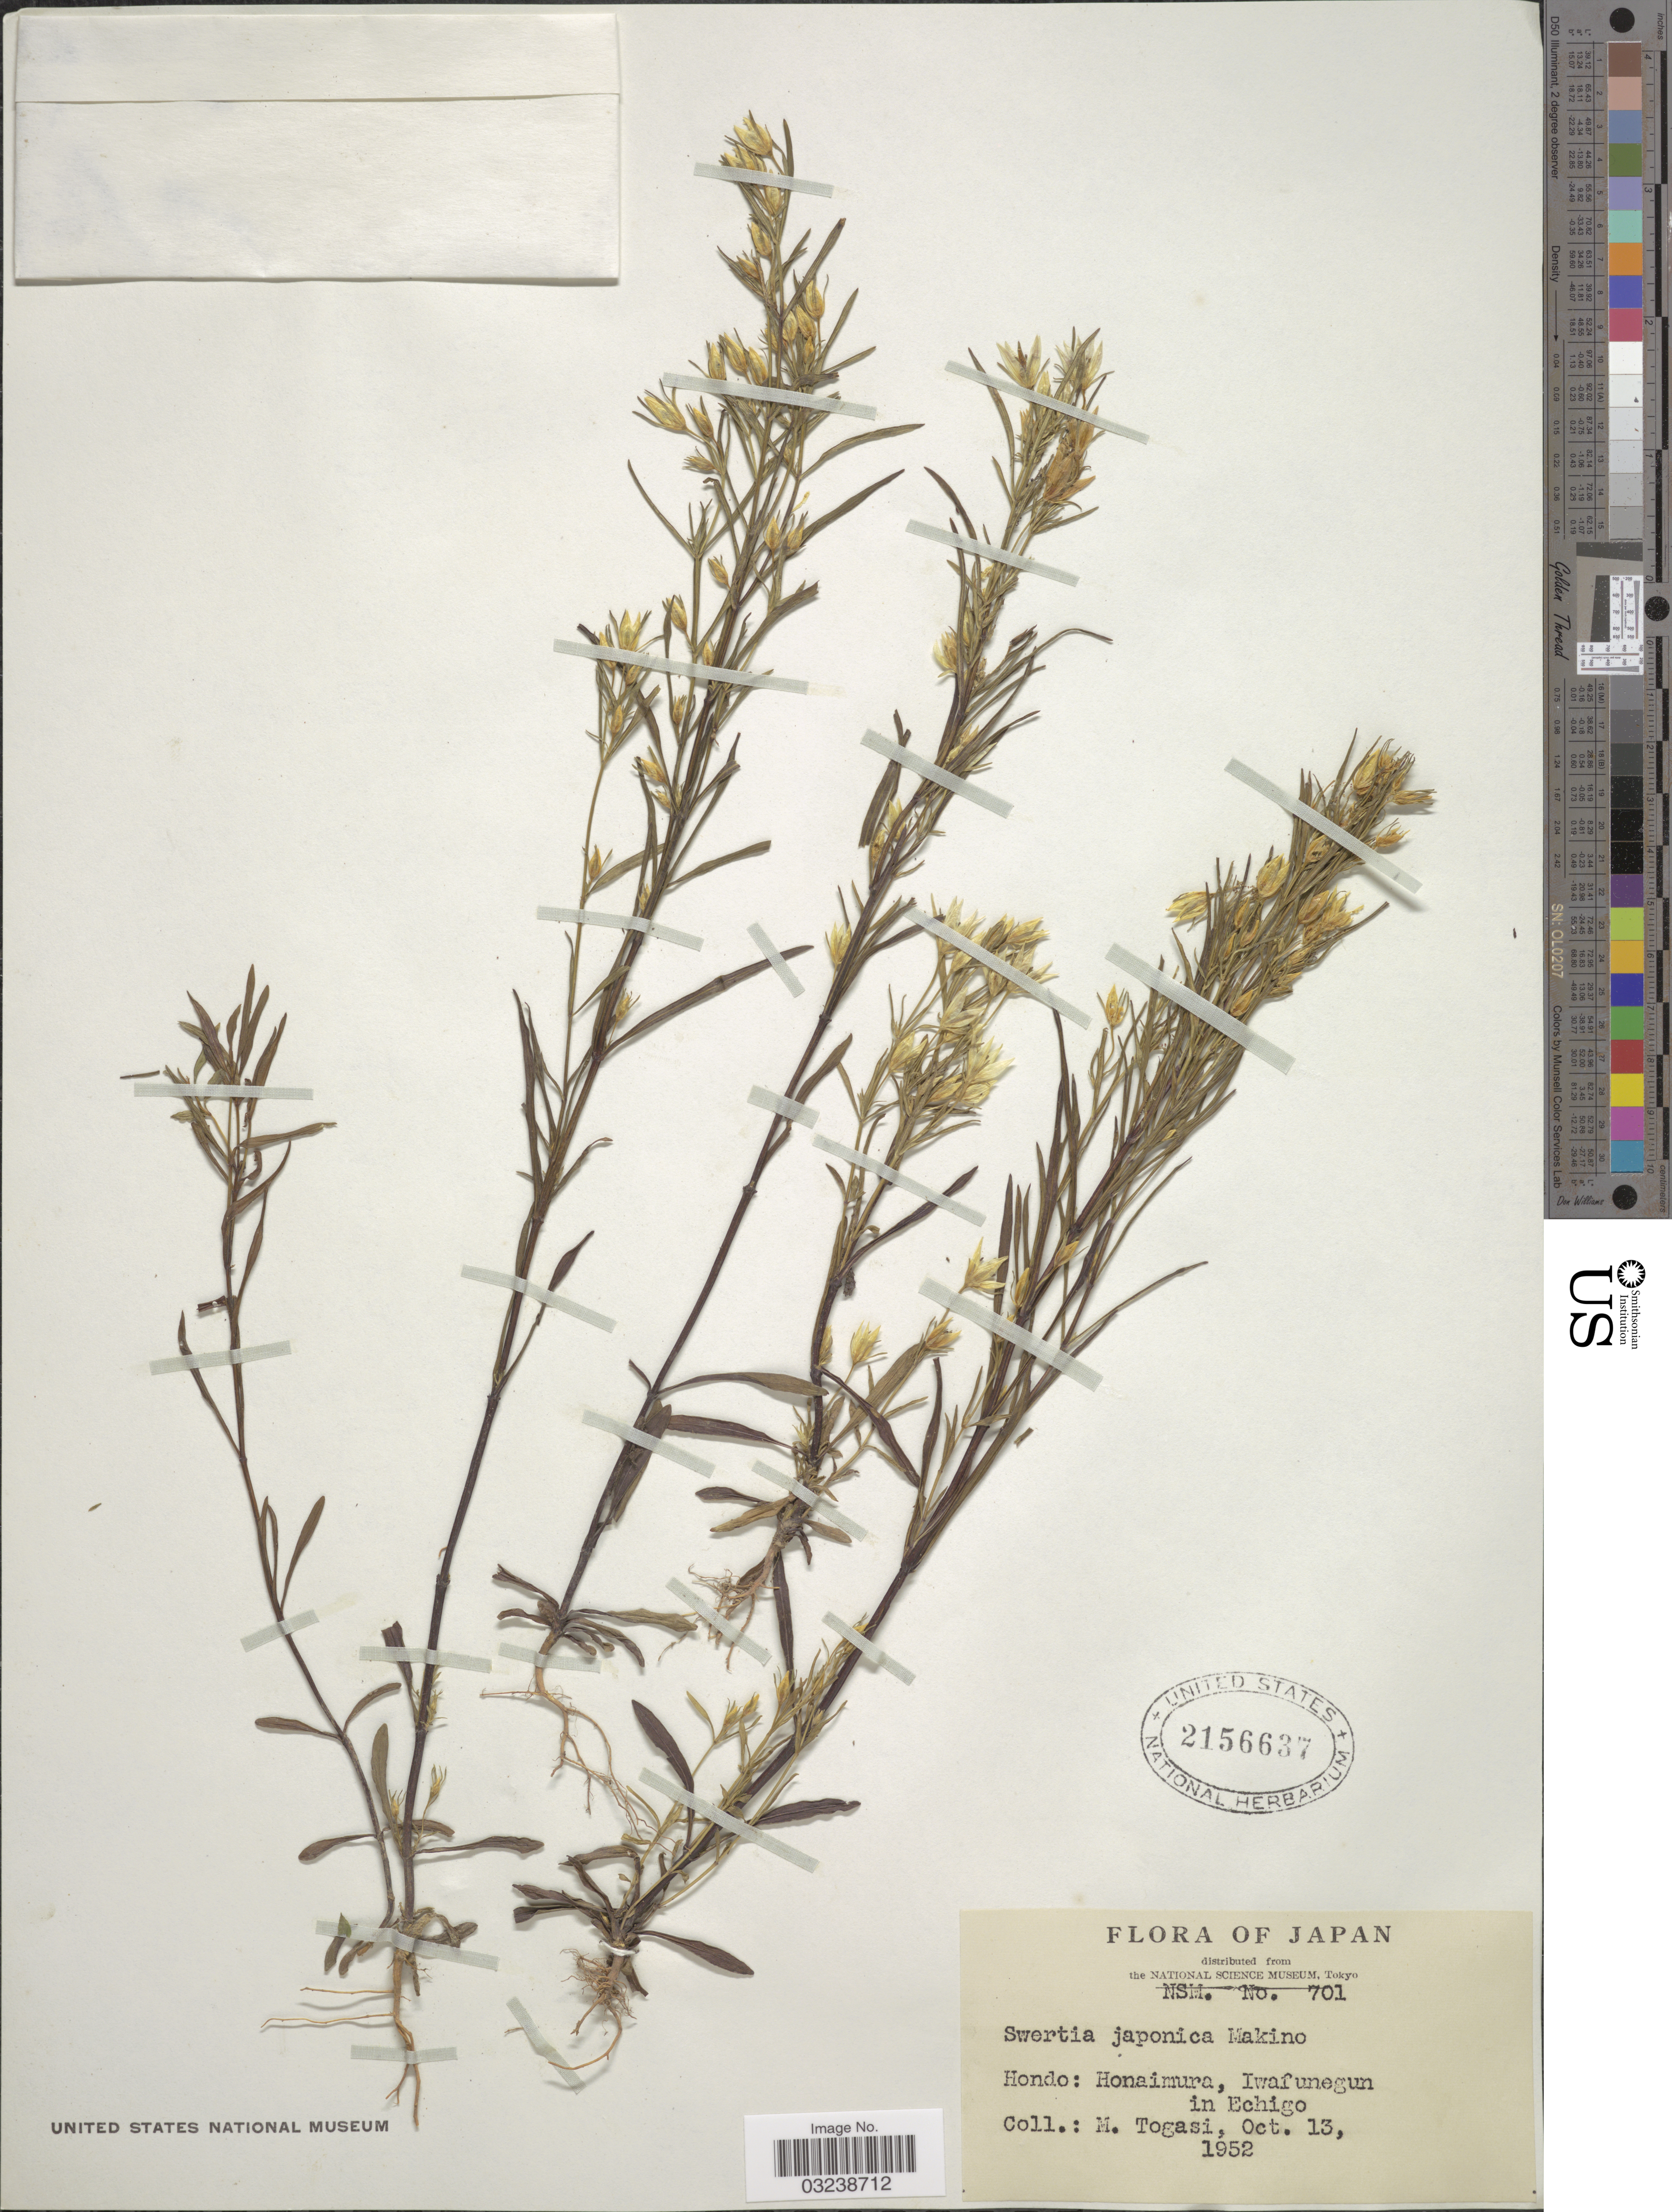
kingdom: Plantae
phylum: Tracheophyta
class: Magnoliopsida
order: Gentianales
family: Gentianaceae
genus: Swertia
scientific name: Swertia japonica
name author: Makino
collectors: M. Togasi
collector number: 701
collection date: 1952-10-13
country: Japan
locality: Hondo: Honaimura, Iwafunegun in Echigo.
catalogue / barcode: US 2156637